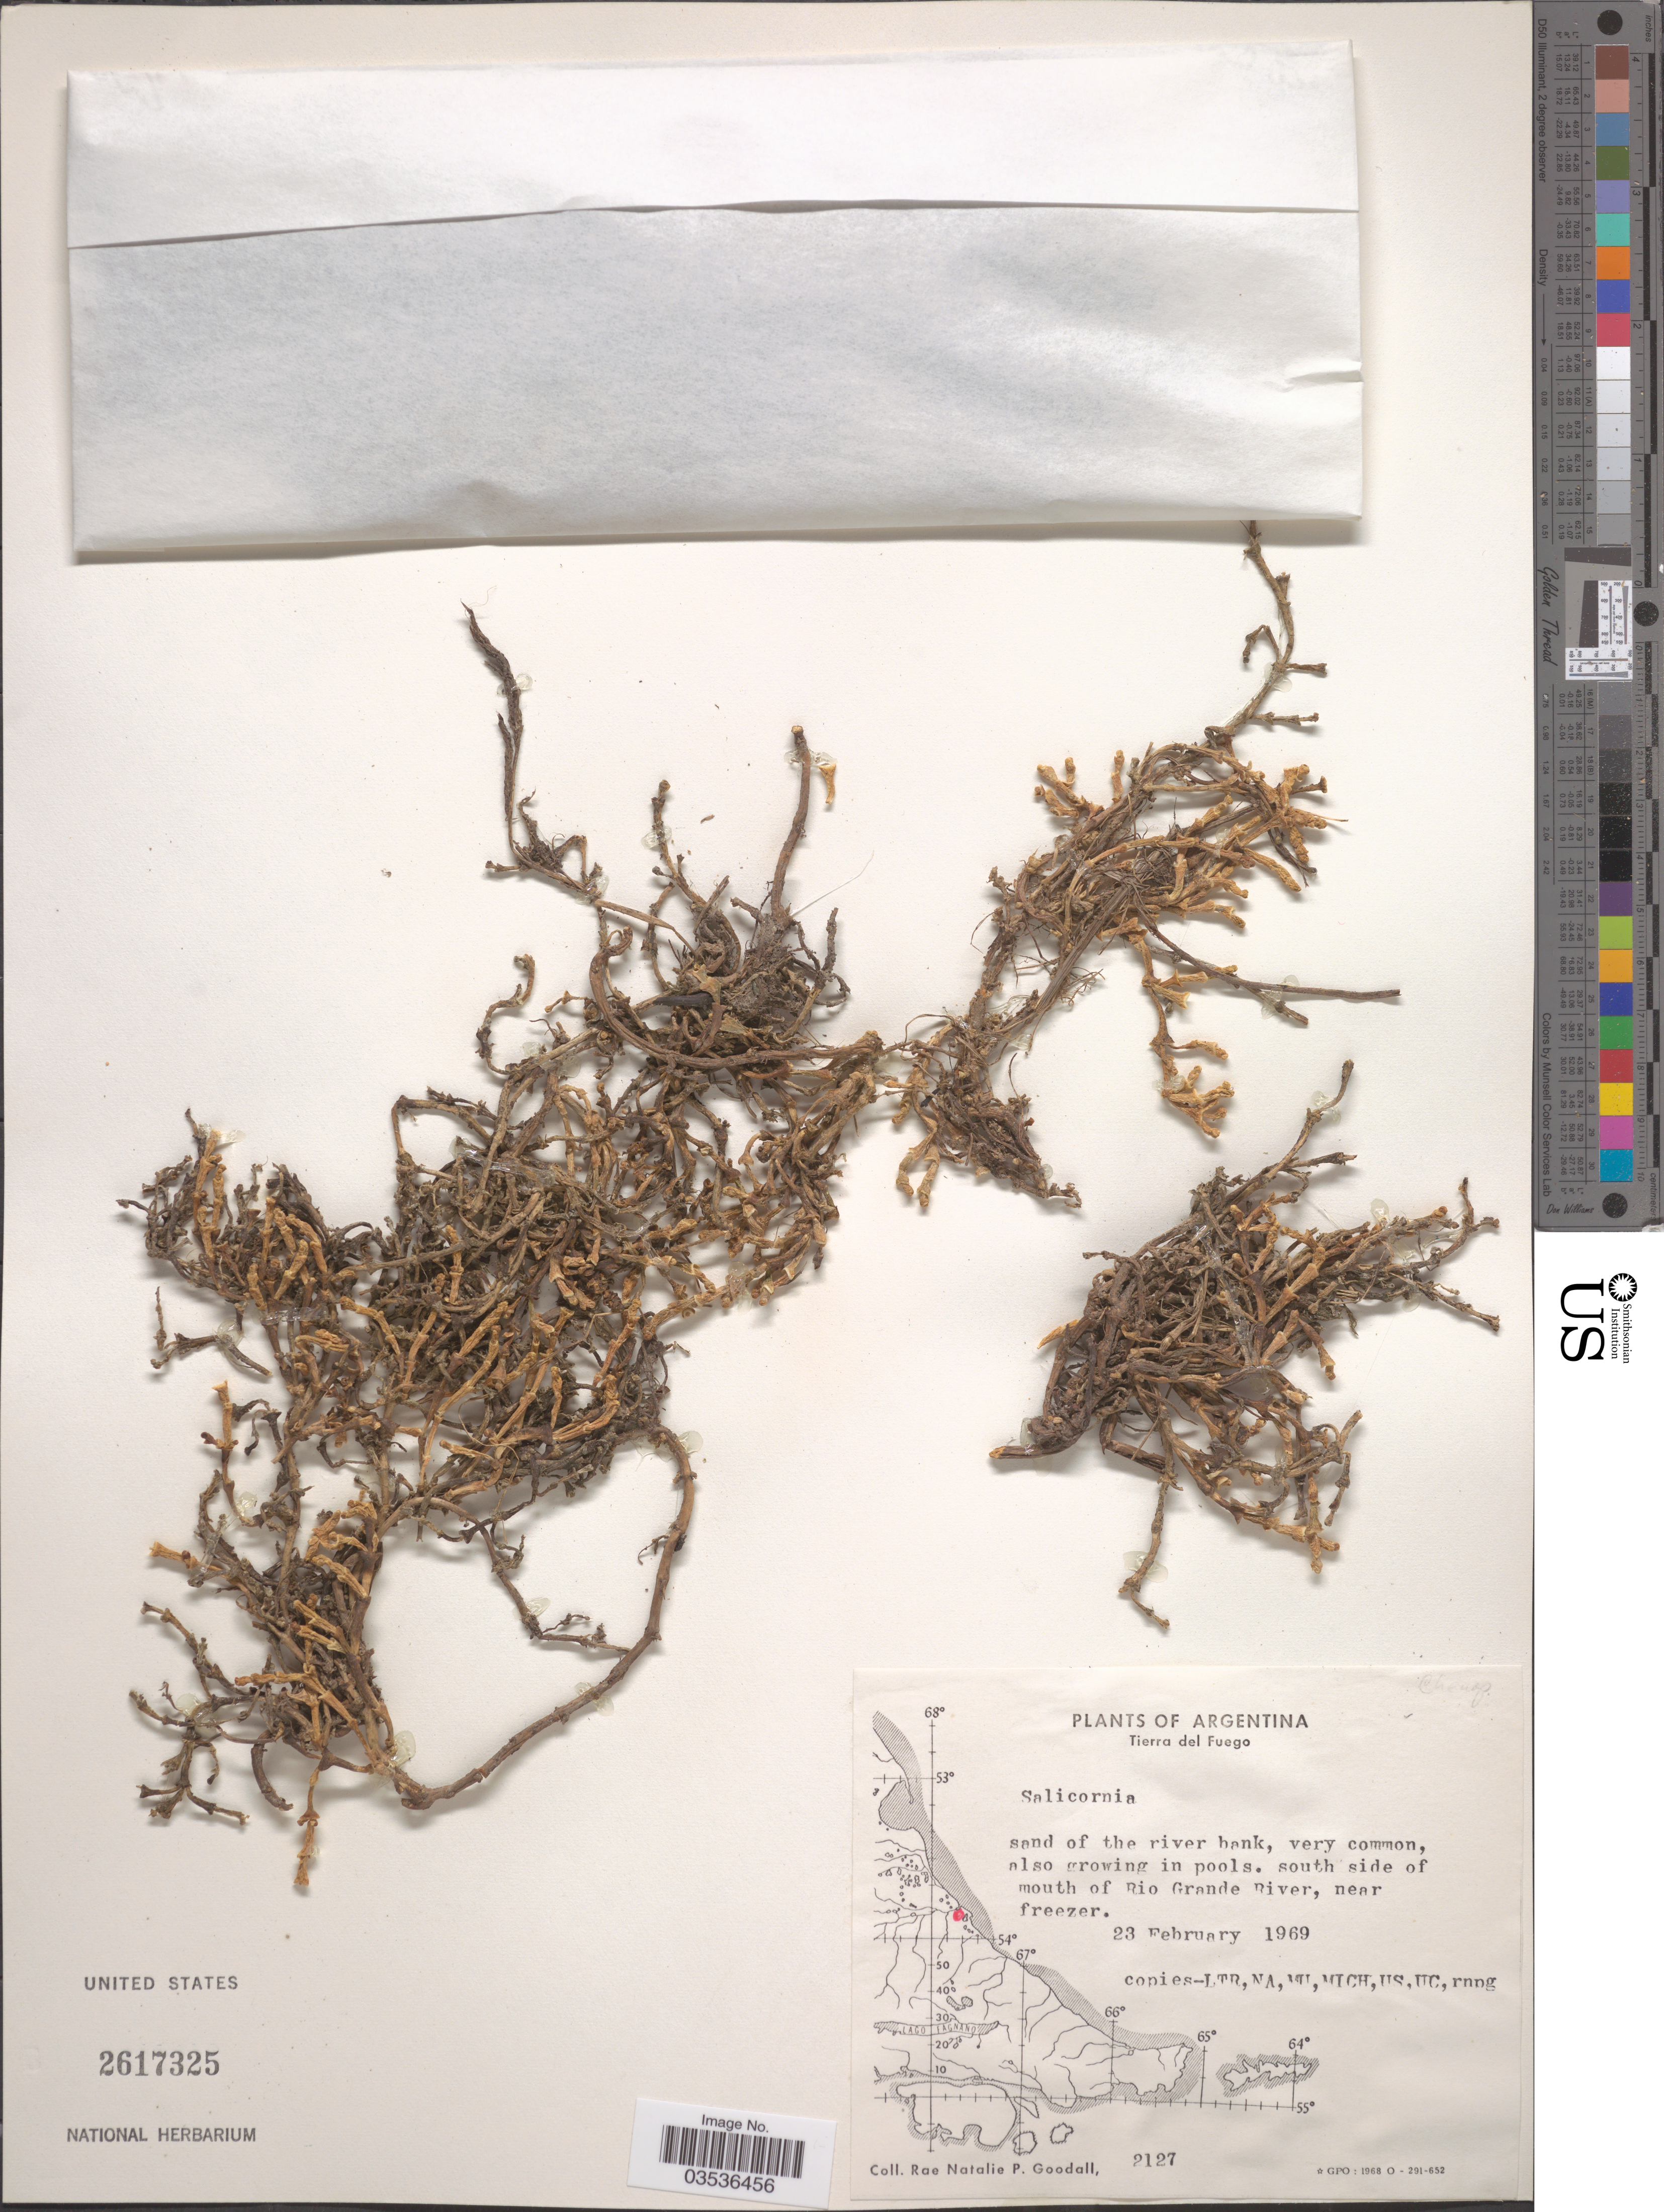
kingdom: Plantae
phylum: Tracheophyta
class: Magnoliopsida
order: Caryophyllales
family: Amaranthaceae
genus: Salicornia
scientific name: Salicornia sp.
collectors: R. Goodall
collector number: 2127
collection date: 1969-02-23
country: Argentina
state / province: Tierra del Fuego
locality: South side of mouth of Rio Grande River, near freezer.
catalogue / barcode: US 2617325